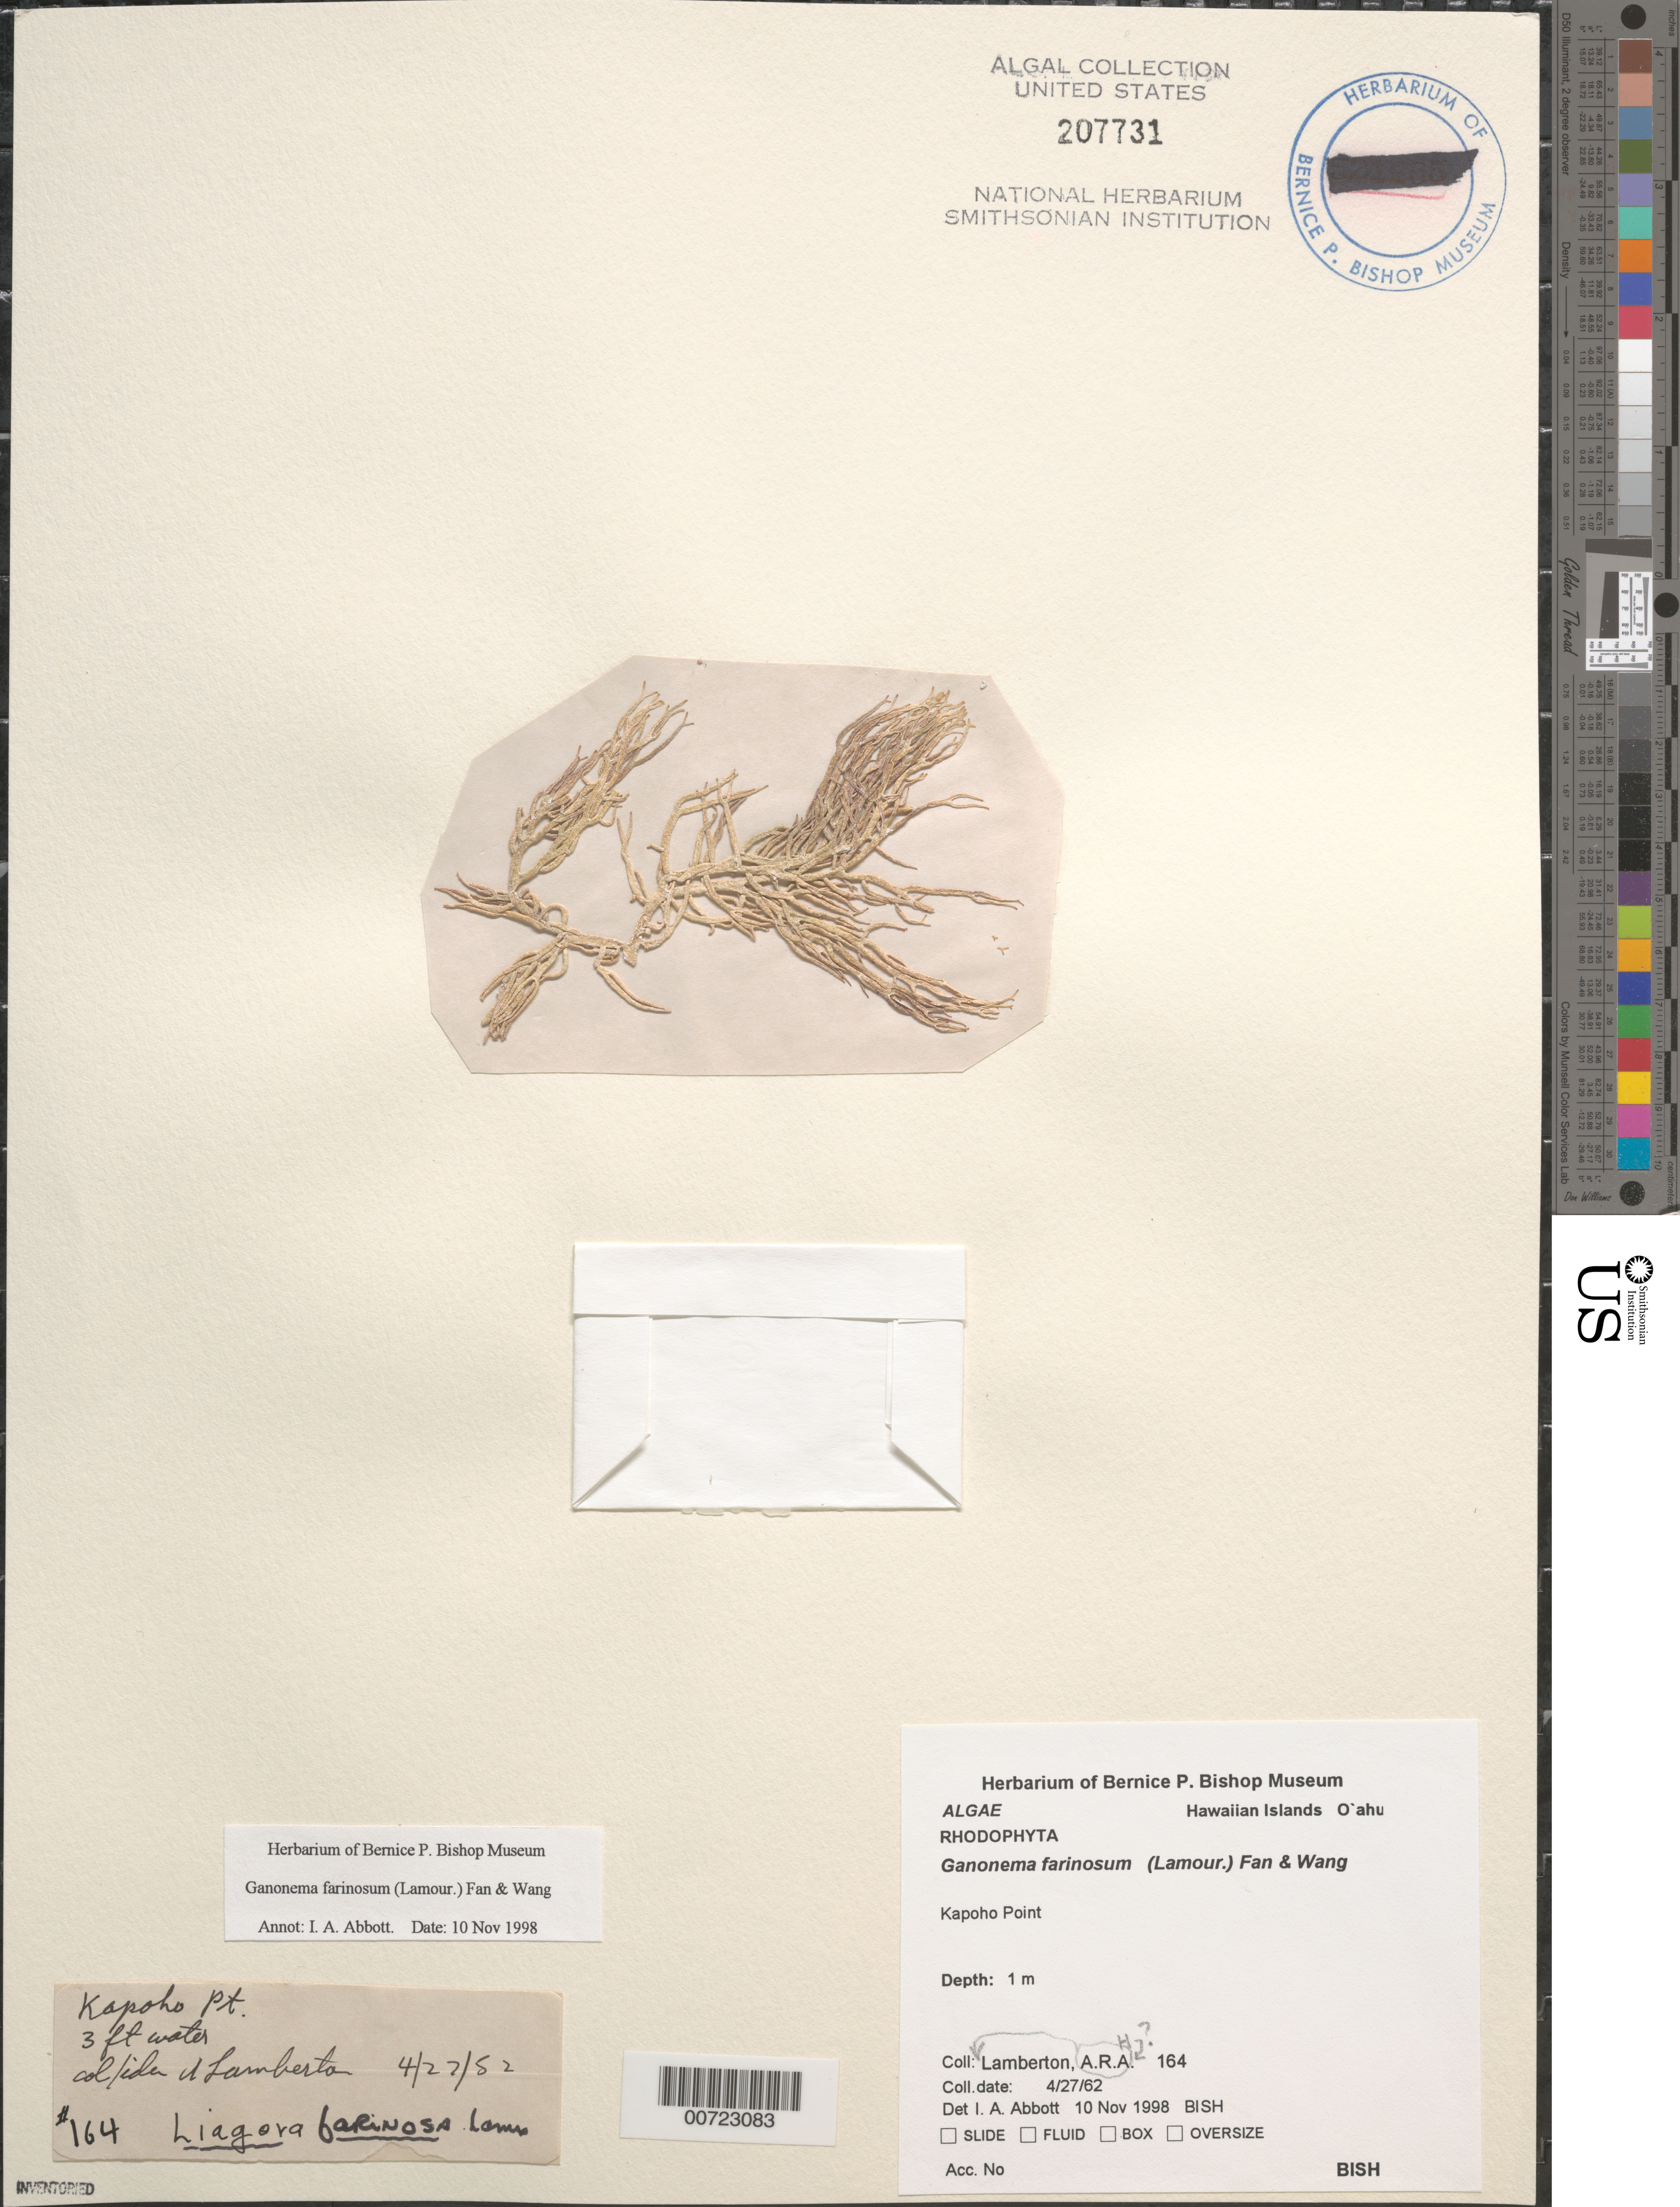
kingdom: Plantae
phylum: Rhodophyta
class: Florideophyceae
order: Nemaliales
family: Liagoraceae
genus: Ganonema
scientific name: Ganonema farinosum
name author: (J.V.Lamouroux) K.C. Fan & Yung C. Wang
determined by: Abbott, Isabella A.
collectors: A. Lamberton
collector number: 164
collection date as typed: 27 Apr 1952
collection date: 1952-04-27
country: United States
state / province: Hawaii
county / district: Honolulu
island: Oahu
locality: Kapoho Point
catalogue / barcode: US 207731